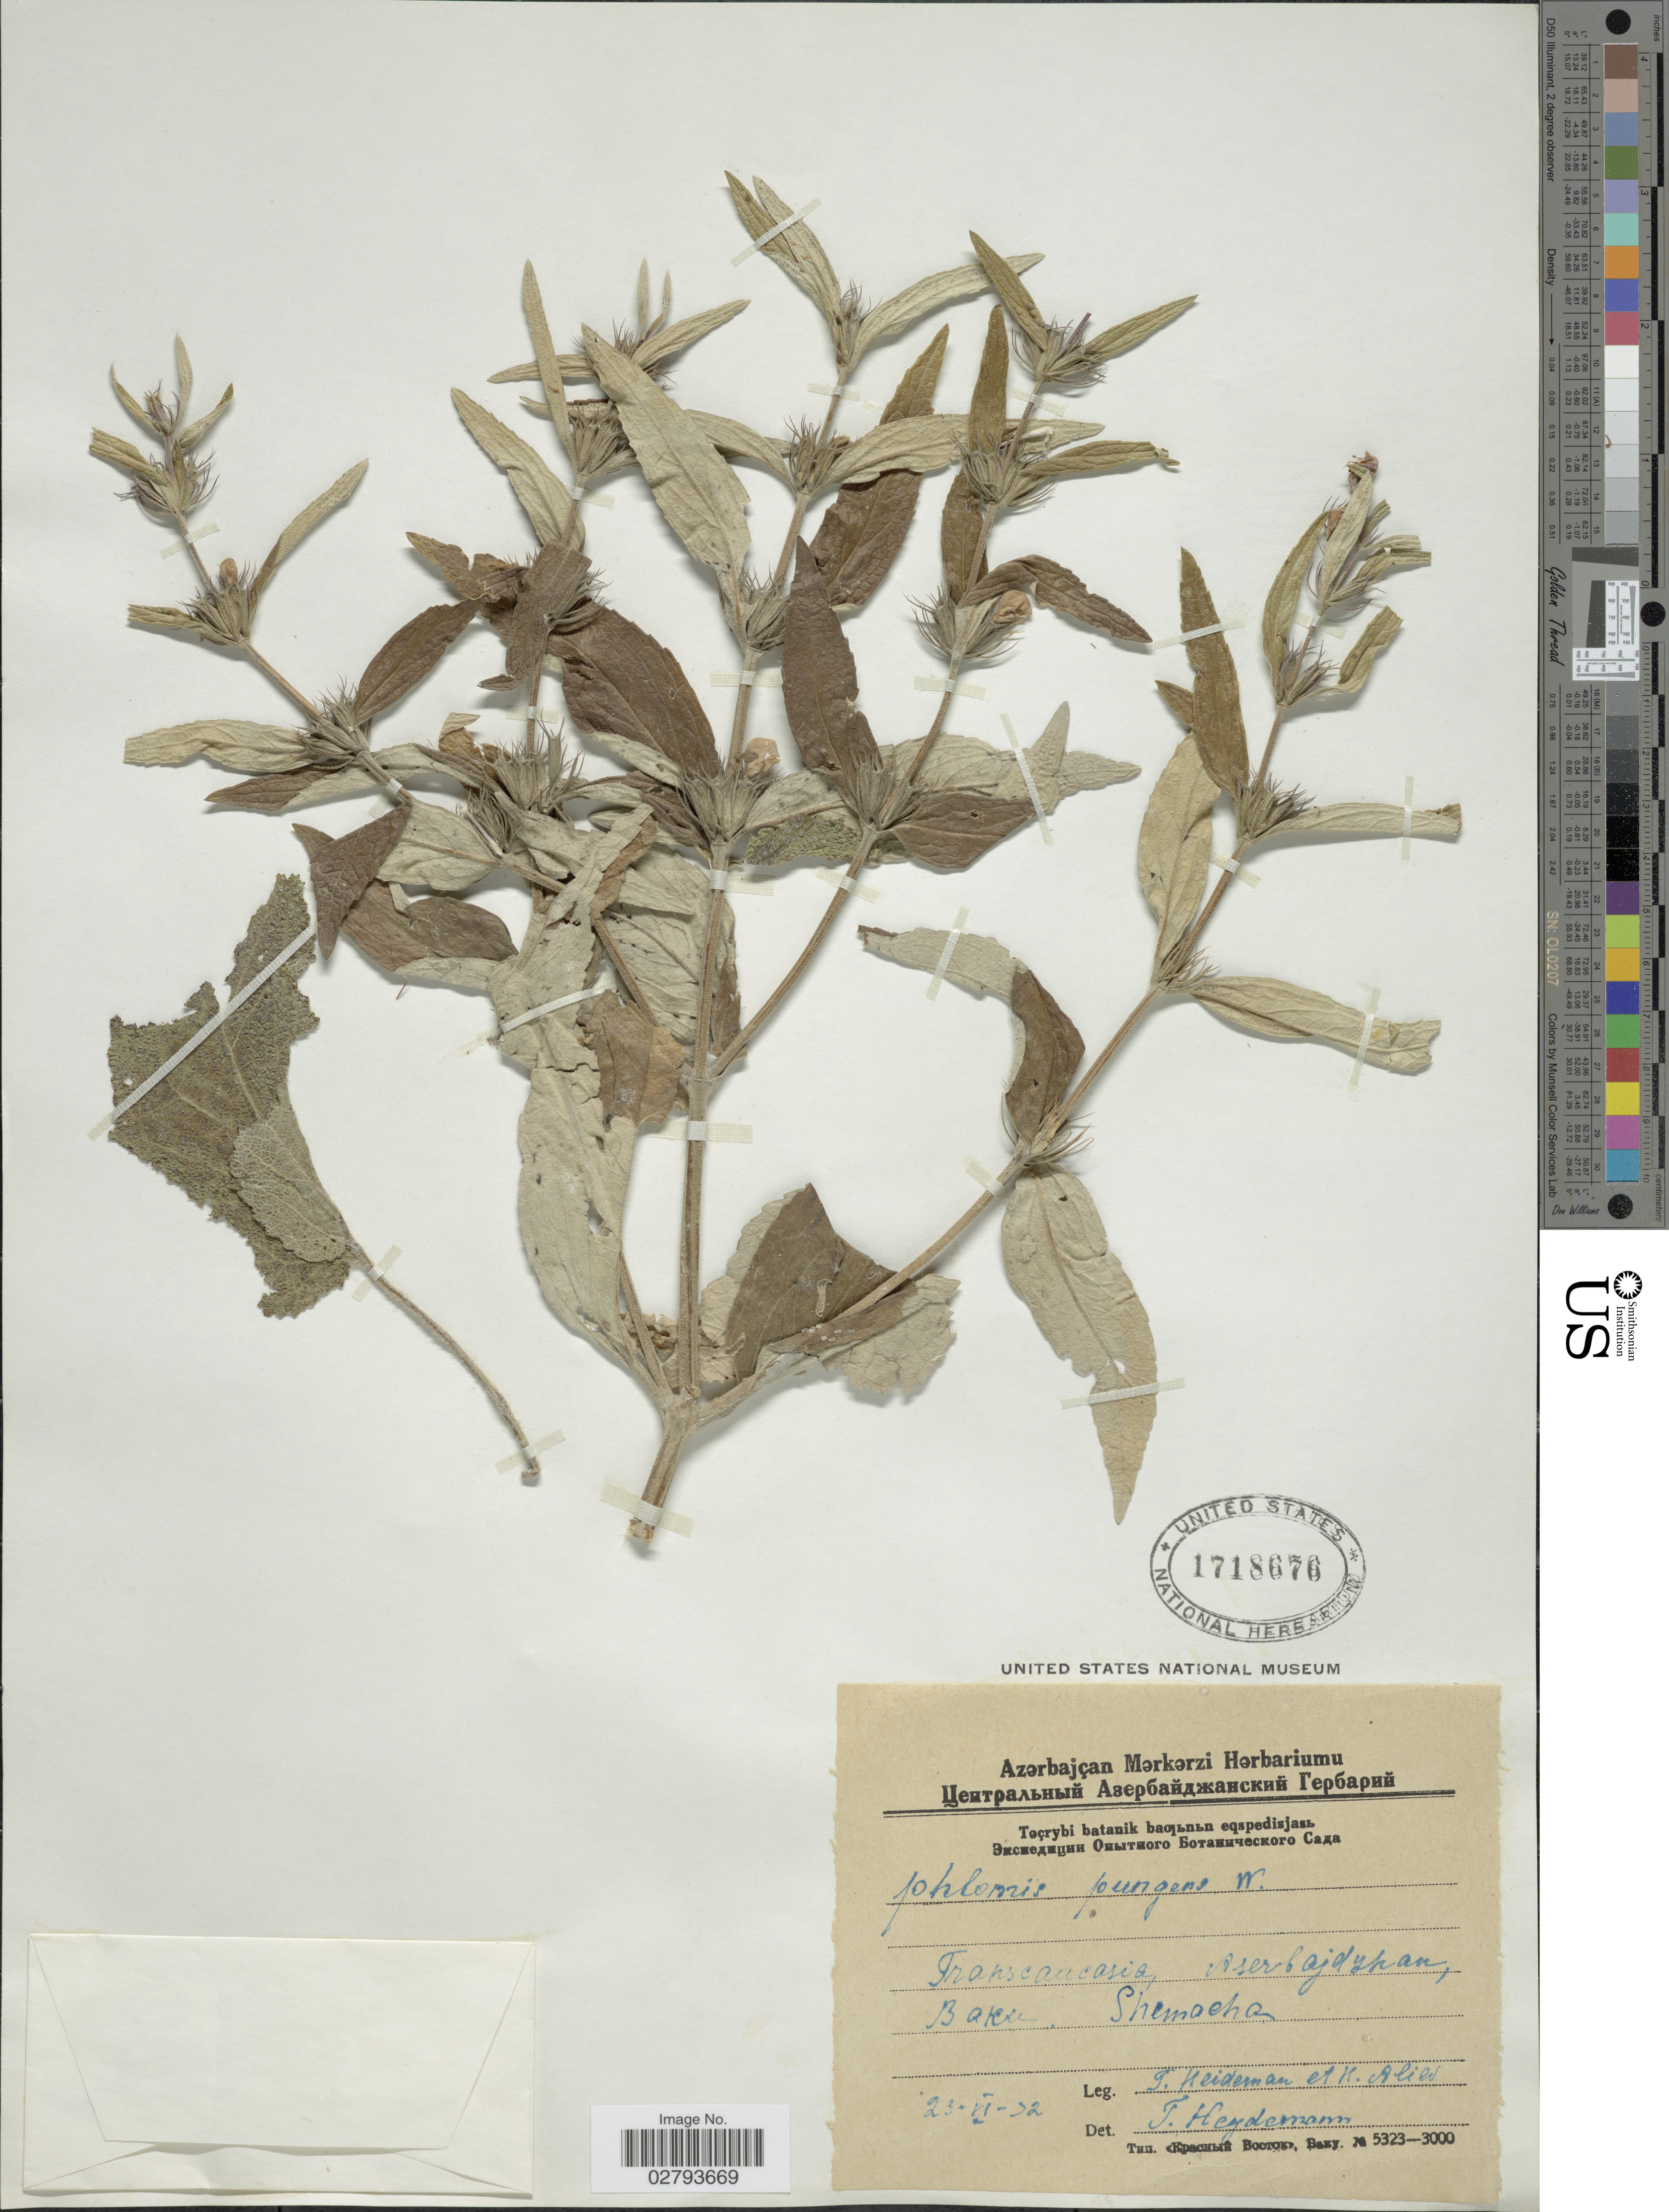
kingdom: Plantae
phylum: Tracheophyta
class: Magnoliopsida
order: Lamiales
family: Lamiaceae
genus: Phlomis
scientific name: Phlomis herba-venti subsp. pungens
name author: Maire ex DeFilipps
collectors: T. Heideman & H. Aliev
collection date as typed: Transcribed d/m/y: 23/6/32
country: Azerbaijan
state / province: Baki (City)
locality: Transcaucasia, Aserbajdzhan, Baku. Shemocha.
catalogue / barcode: US 1718676